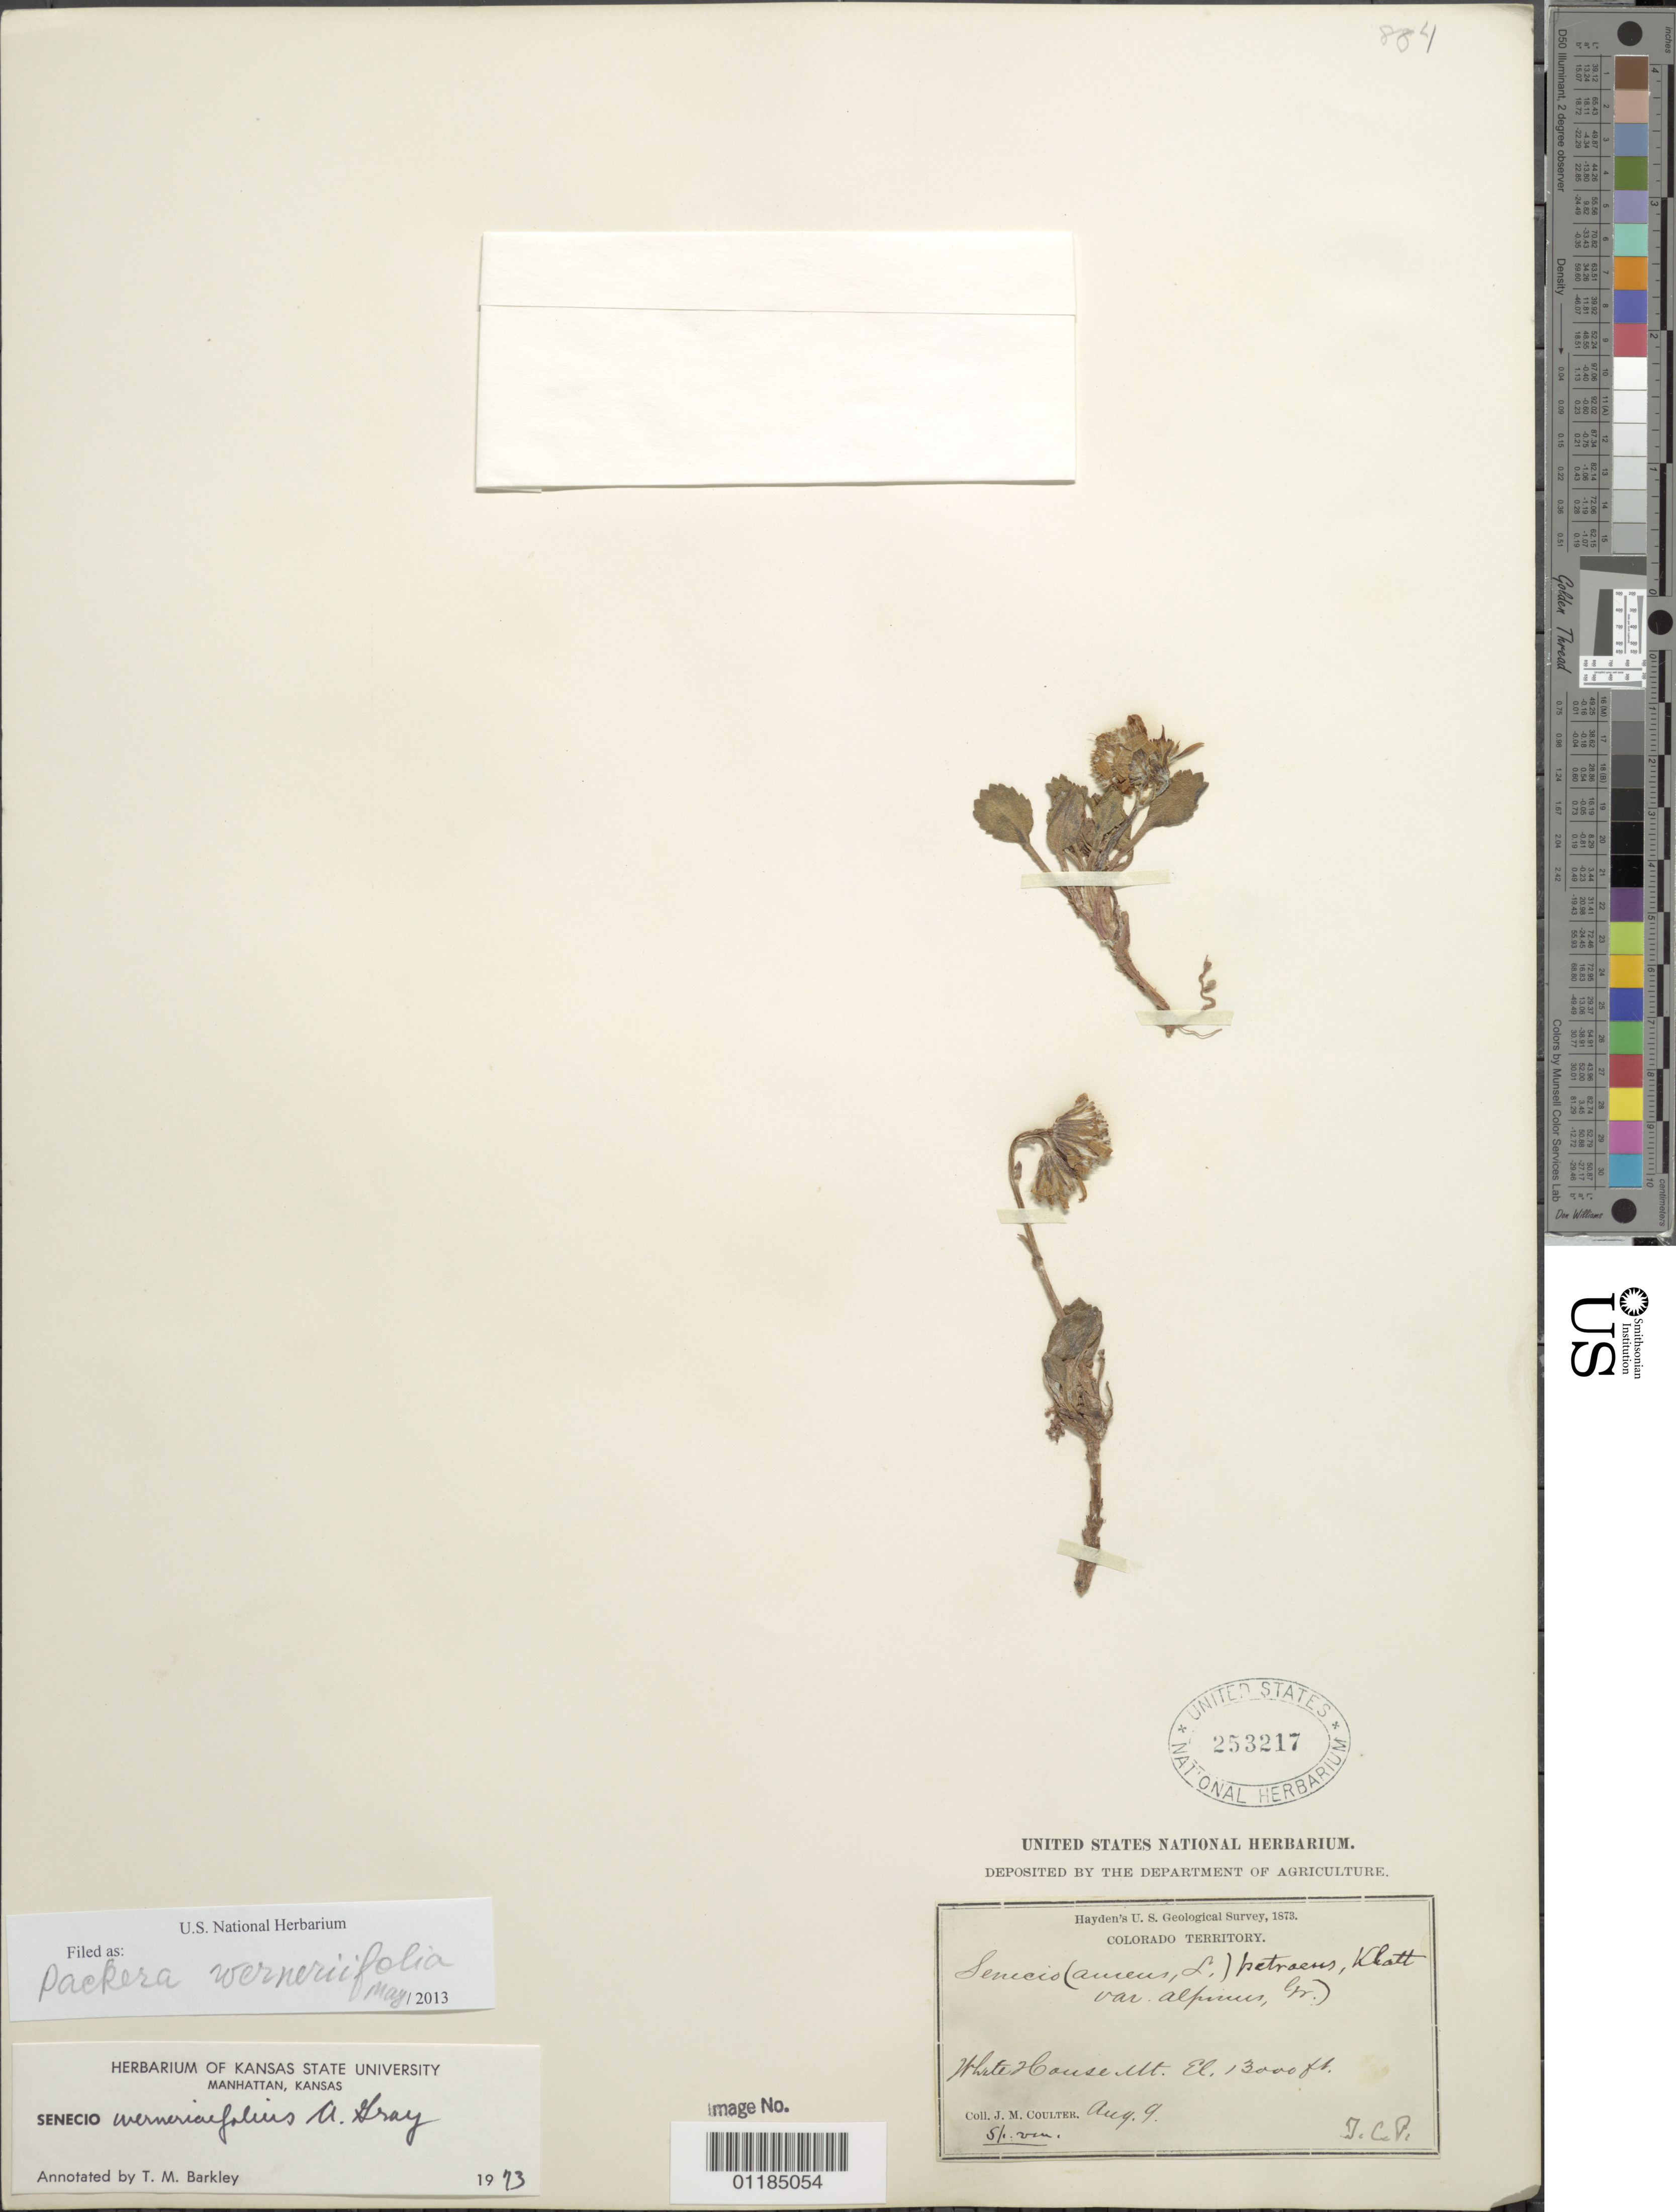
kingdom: Plantae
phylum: Tracheophyta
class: Magnoliopsida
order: Asterales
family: Asteraceae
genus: Packera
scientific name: Packera werneriifolia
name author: (A. Gray) W.A. Weber & Á. Löve ex Trock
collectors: J. M. Coulter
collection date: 1873-08-09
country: United States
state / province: Colorado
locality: White House Mt.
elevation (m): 3962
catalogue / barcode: US 253217